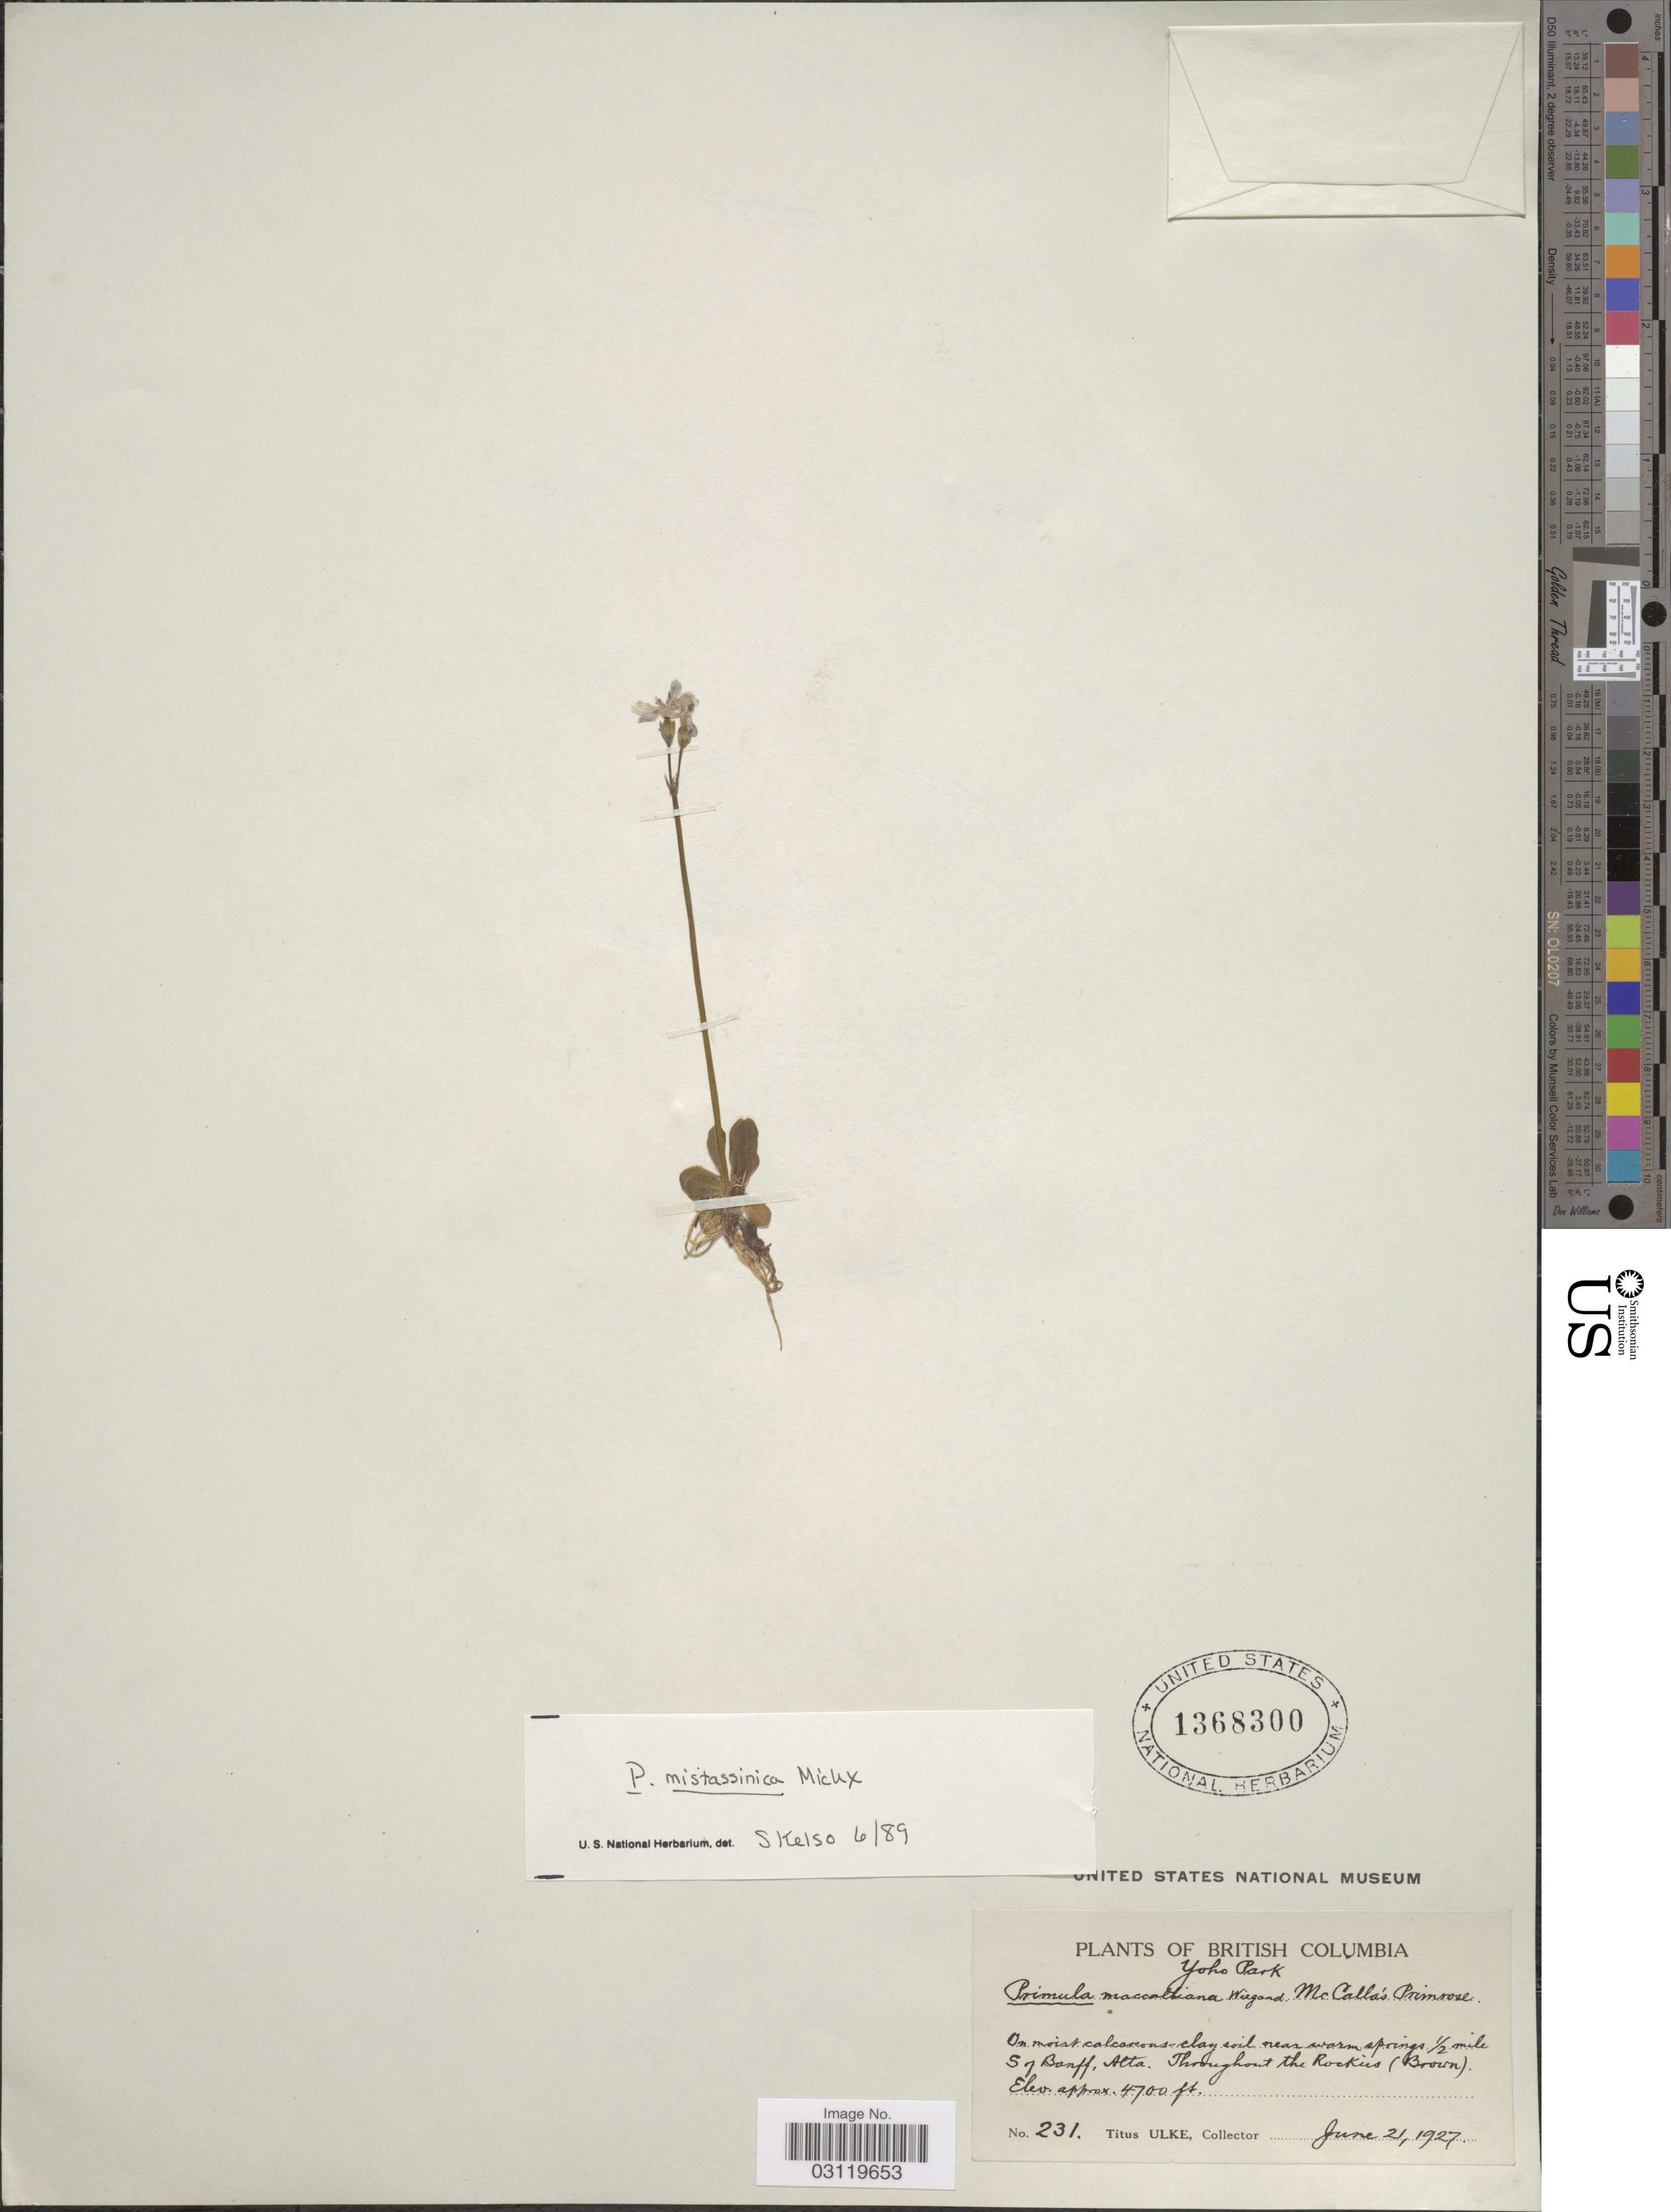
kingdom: Plantae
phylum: Tracheophyta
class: Magnoliopsida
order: Ericales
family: Primulaceae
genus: Primula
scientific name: Primula mistassinica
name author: Michx.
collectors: T. Ulke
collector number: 231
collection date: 1927-06-21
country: Canada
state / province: British Columbia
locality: Yoho Park, near warm springs ½ mile S of Banff, Alta. Throughout the Rockies (Brown).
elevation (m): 1433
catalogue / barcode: US 1368300